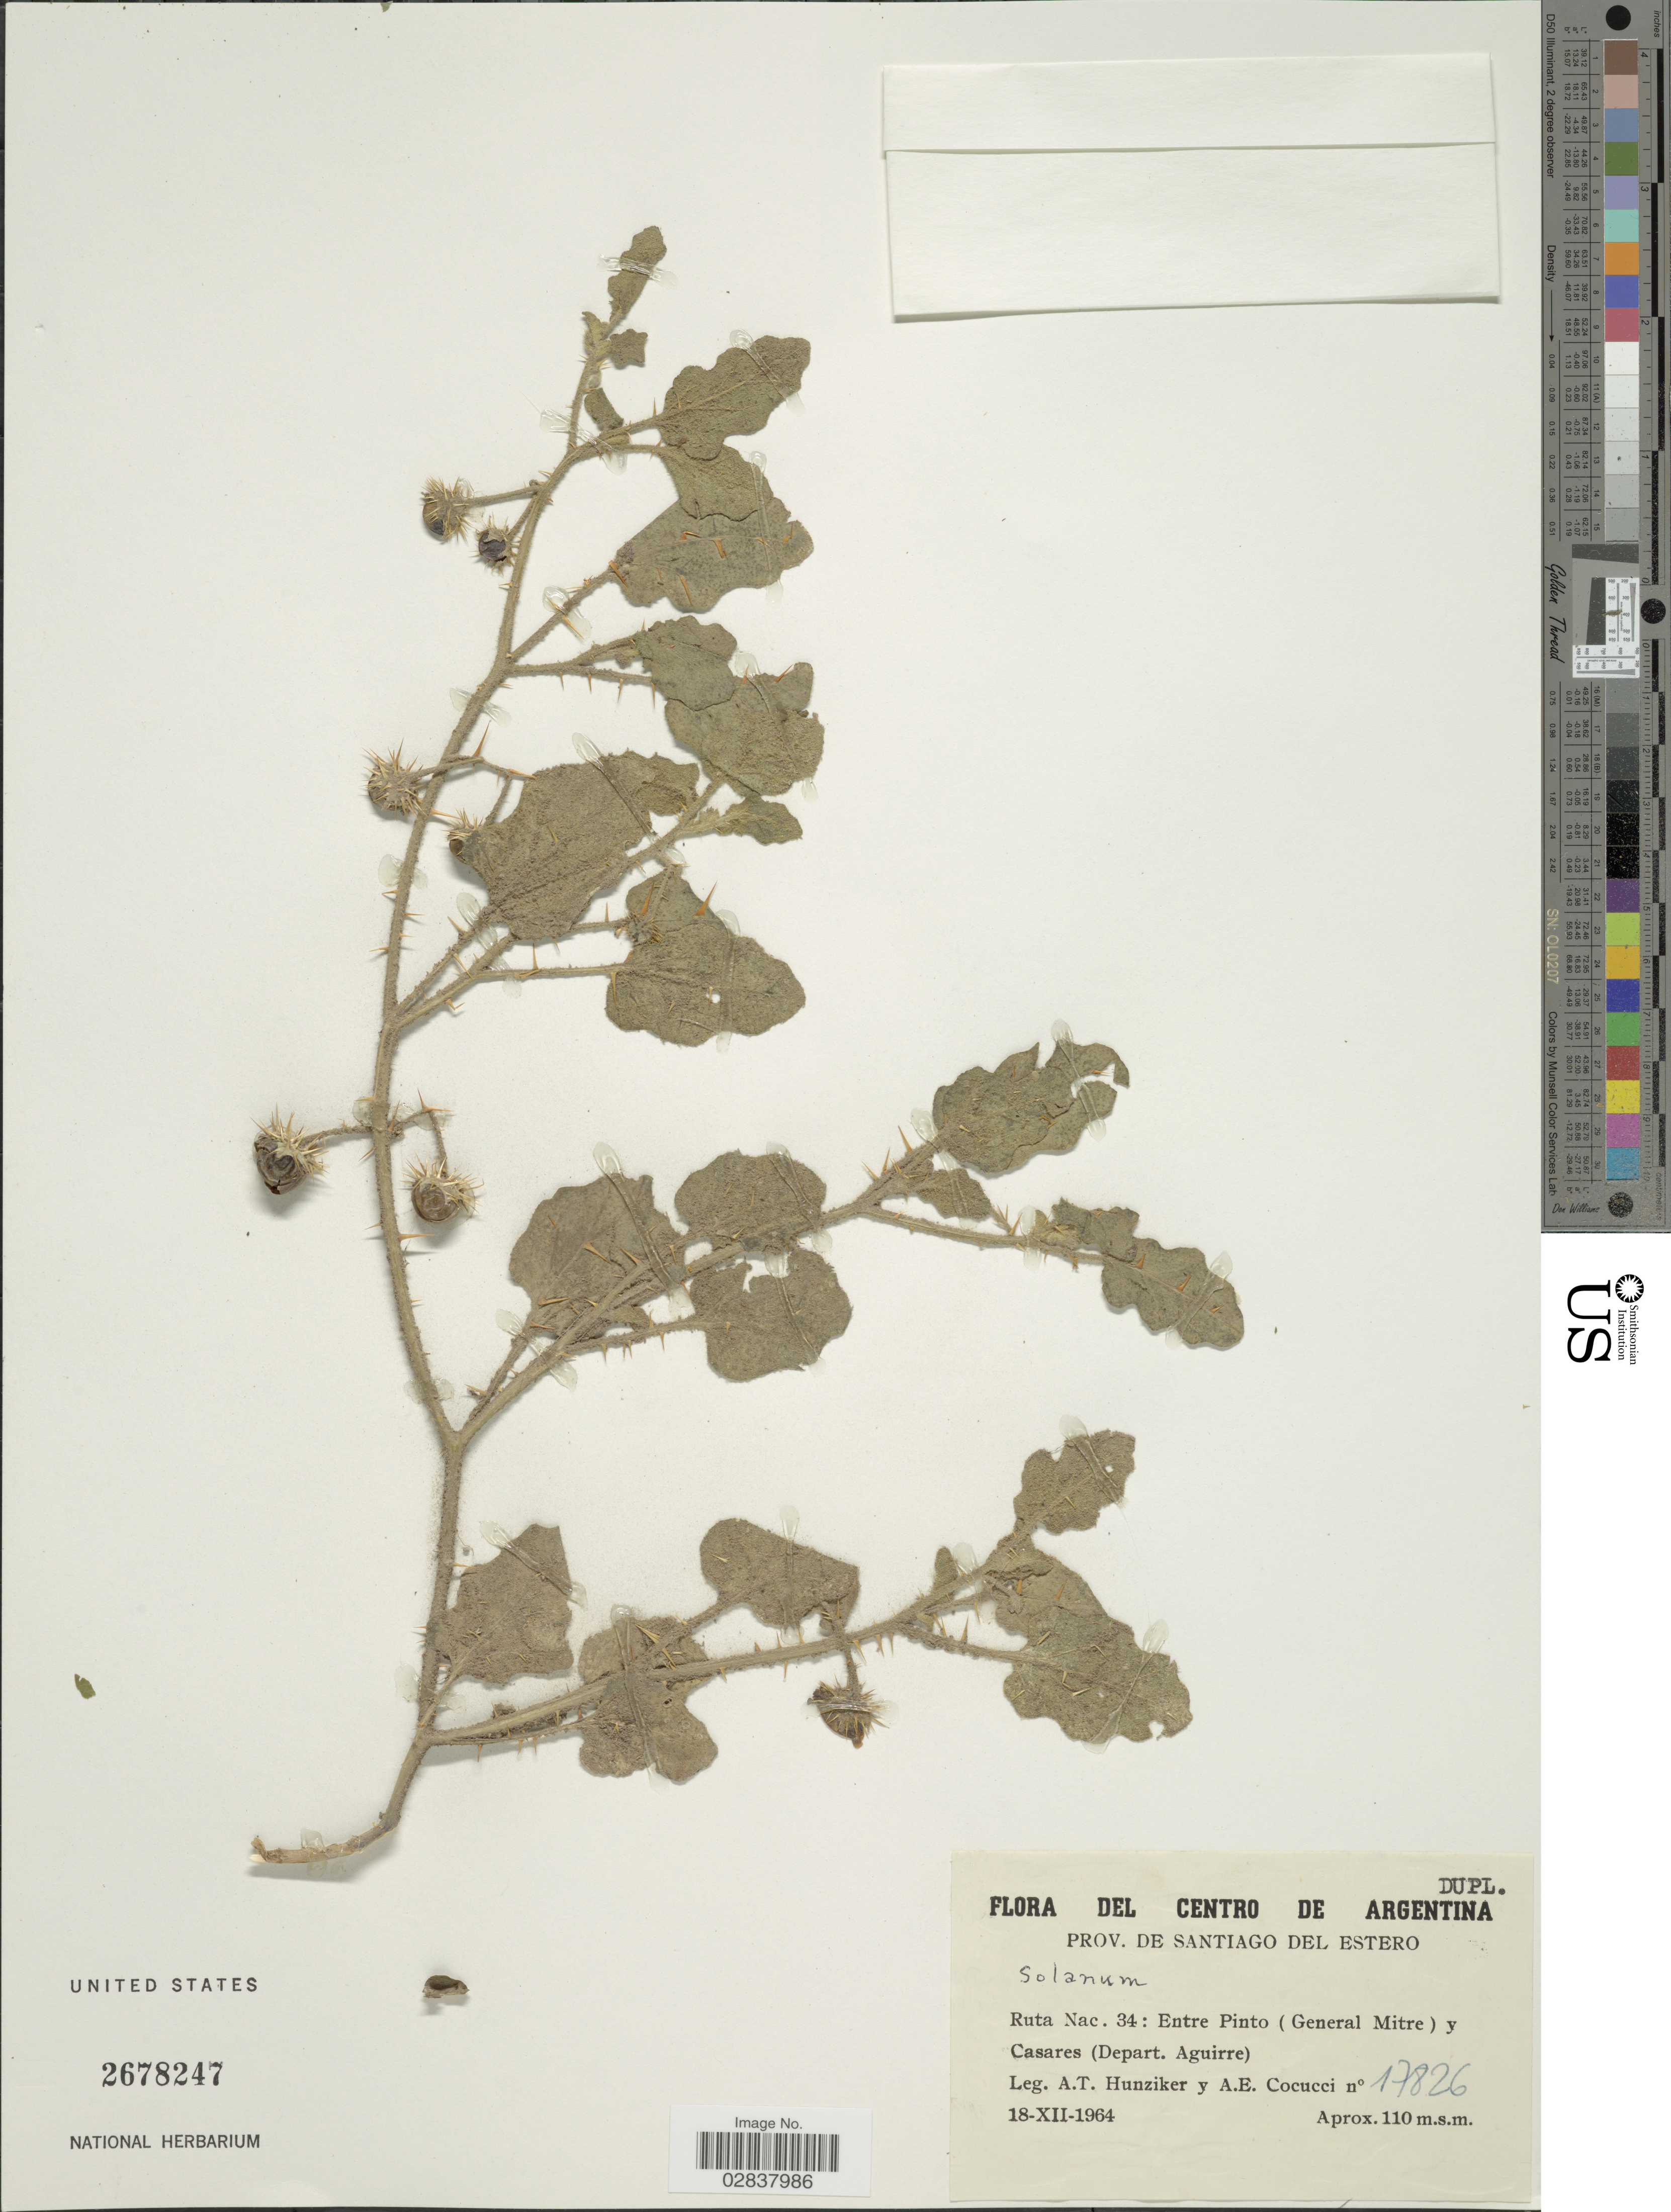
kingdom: Plantae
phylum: Tracheophyta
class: Magnoliopsida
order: Solanales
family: Solanaceae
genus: Solanum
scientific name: Solanum euacanthum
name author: Phil.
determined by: Knapp, S. D.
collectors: A. T. Hunziker & A. Cocucci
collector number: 17826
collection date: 1964-12-18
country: Argentina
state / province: Santiago del Estero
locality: Centro de Argentina, Ruta Nac. 34, Entre Pinto (General Mitre) y Casares (Depart. Aguirre).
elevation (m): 110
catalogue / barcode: US 2678247